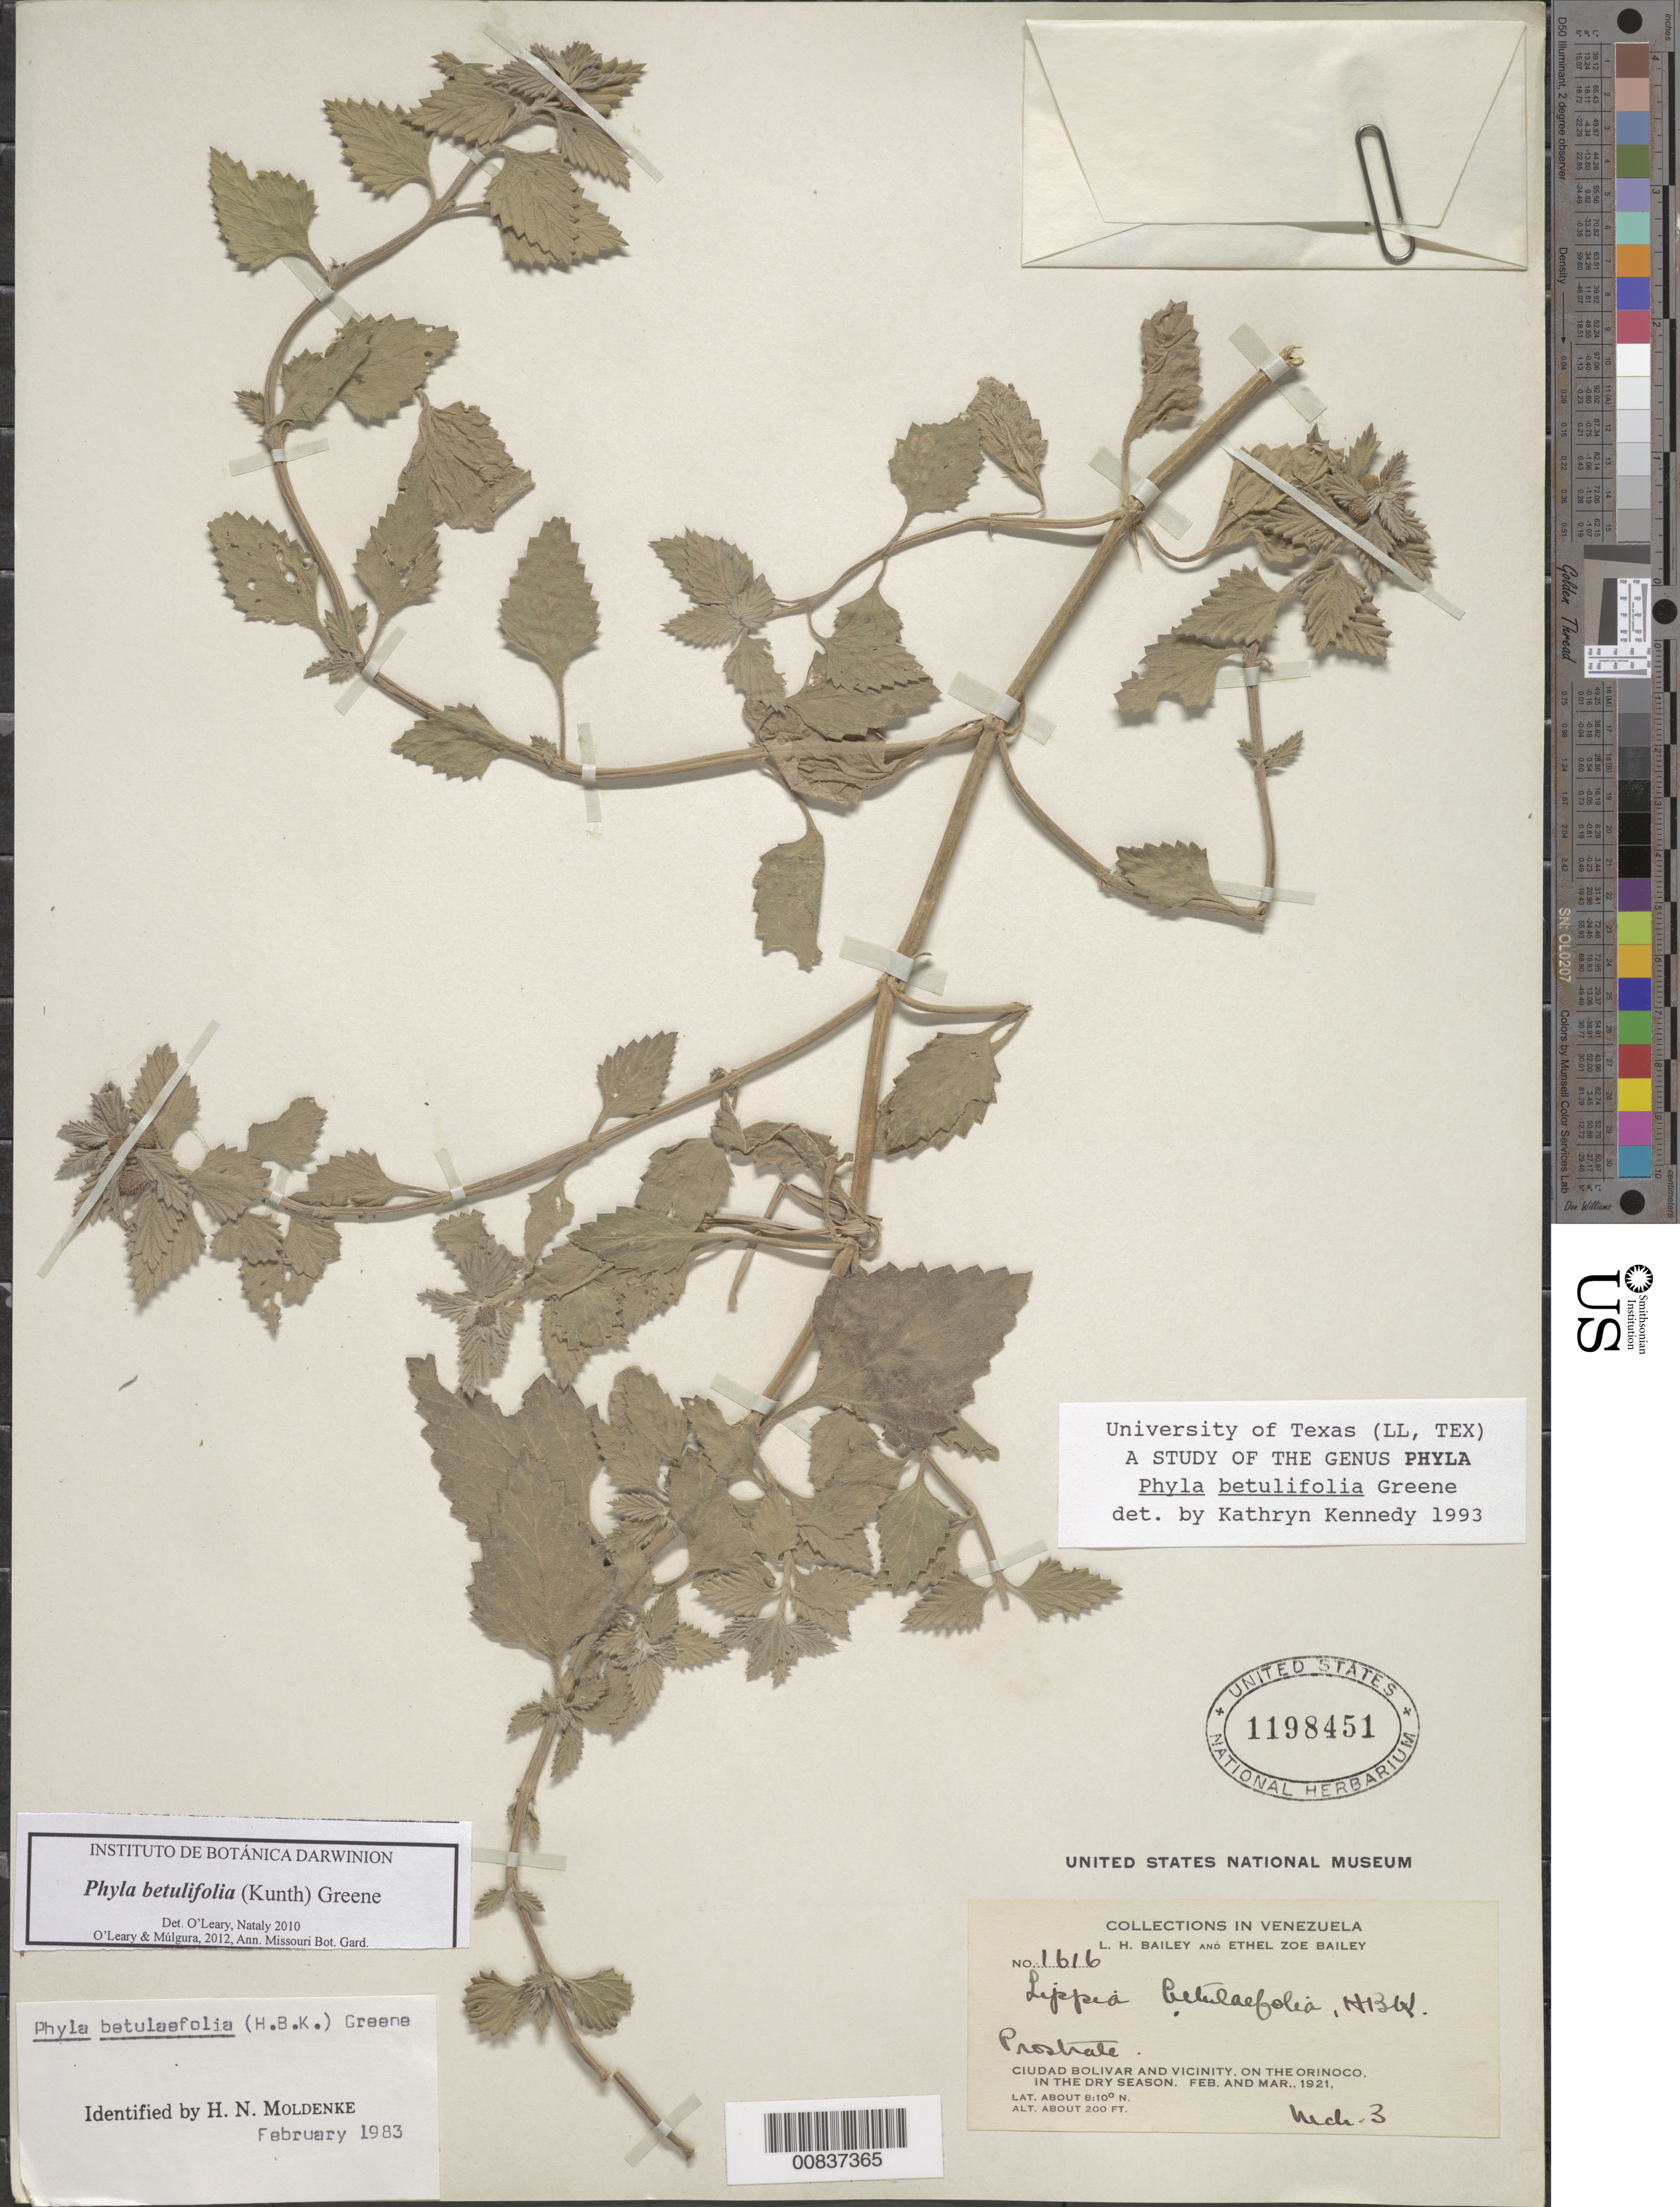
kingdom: Plantae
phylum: Tracheophyta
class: Magnoliopsida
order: Lamiales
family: Verbenaceae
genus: Phyla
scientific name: Phyla betulifolia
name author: (Kunth) Greene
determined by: Kennedy, K.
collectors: L. H. Bailey & E. Z. Bailey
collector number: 1616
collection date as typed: Feb-21 and Mar-21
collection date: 1921-02,1921-03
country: Venezuela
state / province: Bolívar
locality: Ciudad Bolívar and vicinity, Orinoco R.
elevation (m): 61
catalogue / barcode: US 1198451